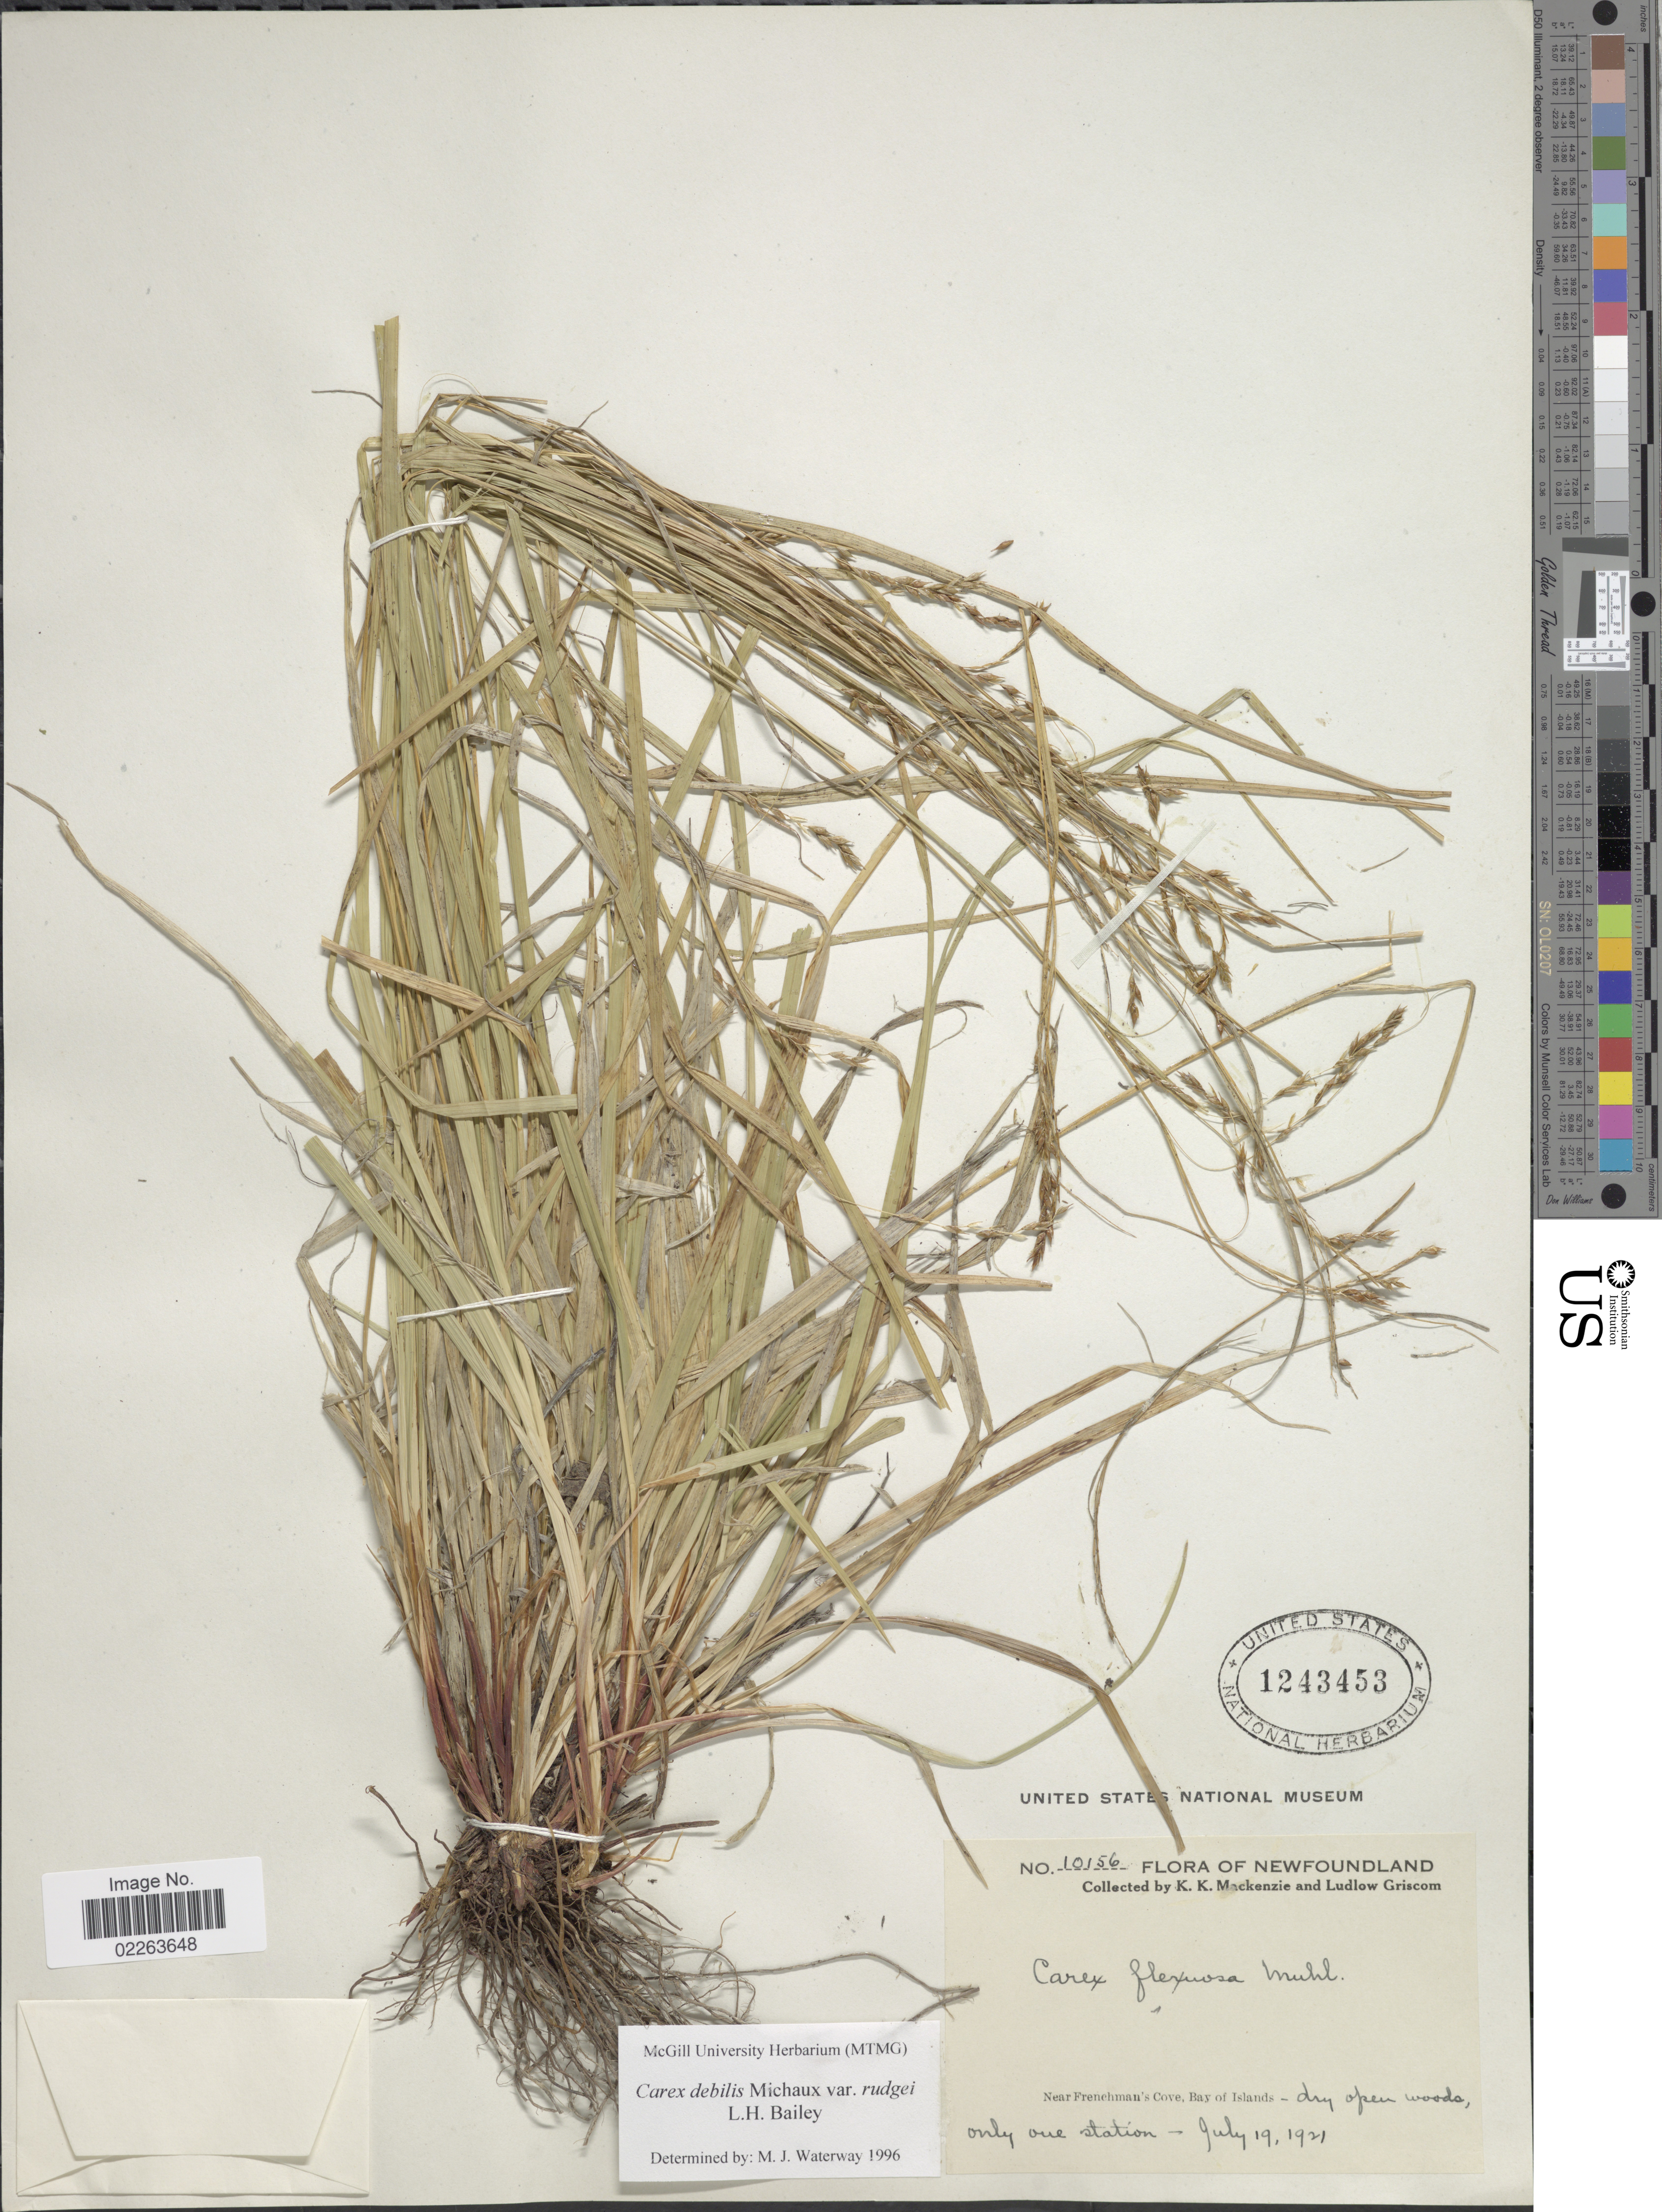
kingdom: Plantae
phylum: Tracheophyta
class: Liliopsida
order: Poales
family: Cyperaceae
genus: Carex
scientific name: Carex flexuosa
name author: Muhl. ex Willd.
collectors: K. K. Mackenzie & L. Griscom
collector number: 10156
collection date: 1921-07-19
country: Canada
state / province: Newfoundland and Labrador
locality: Near Frenchman's Cove, Bay of Islands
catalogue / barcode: US 1243453